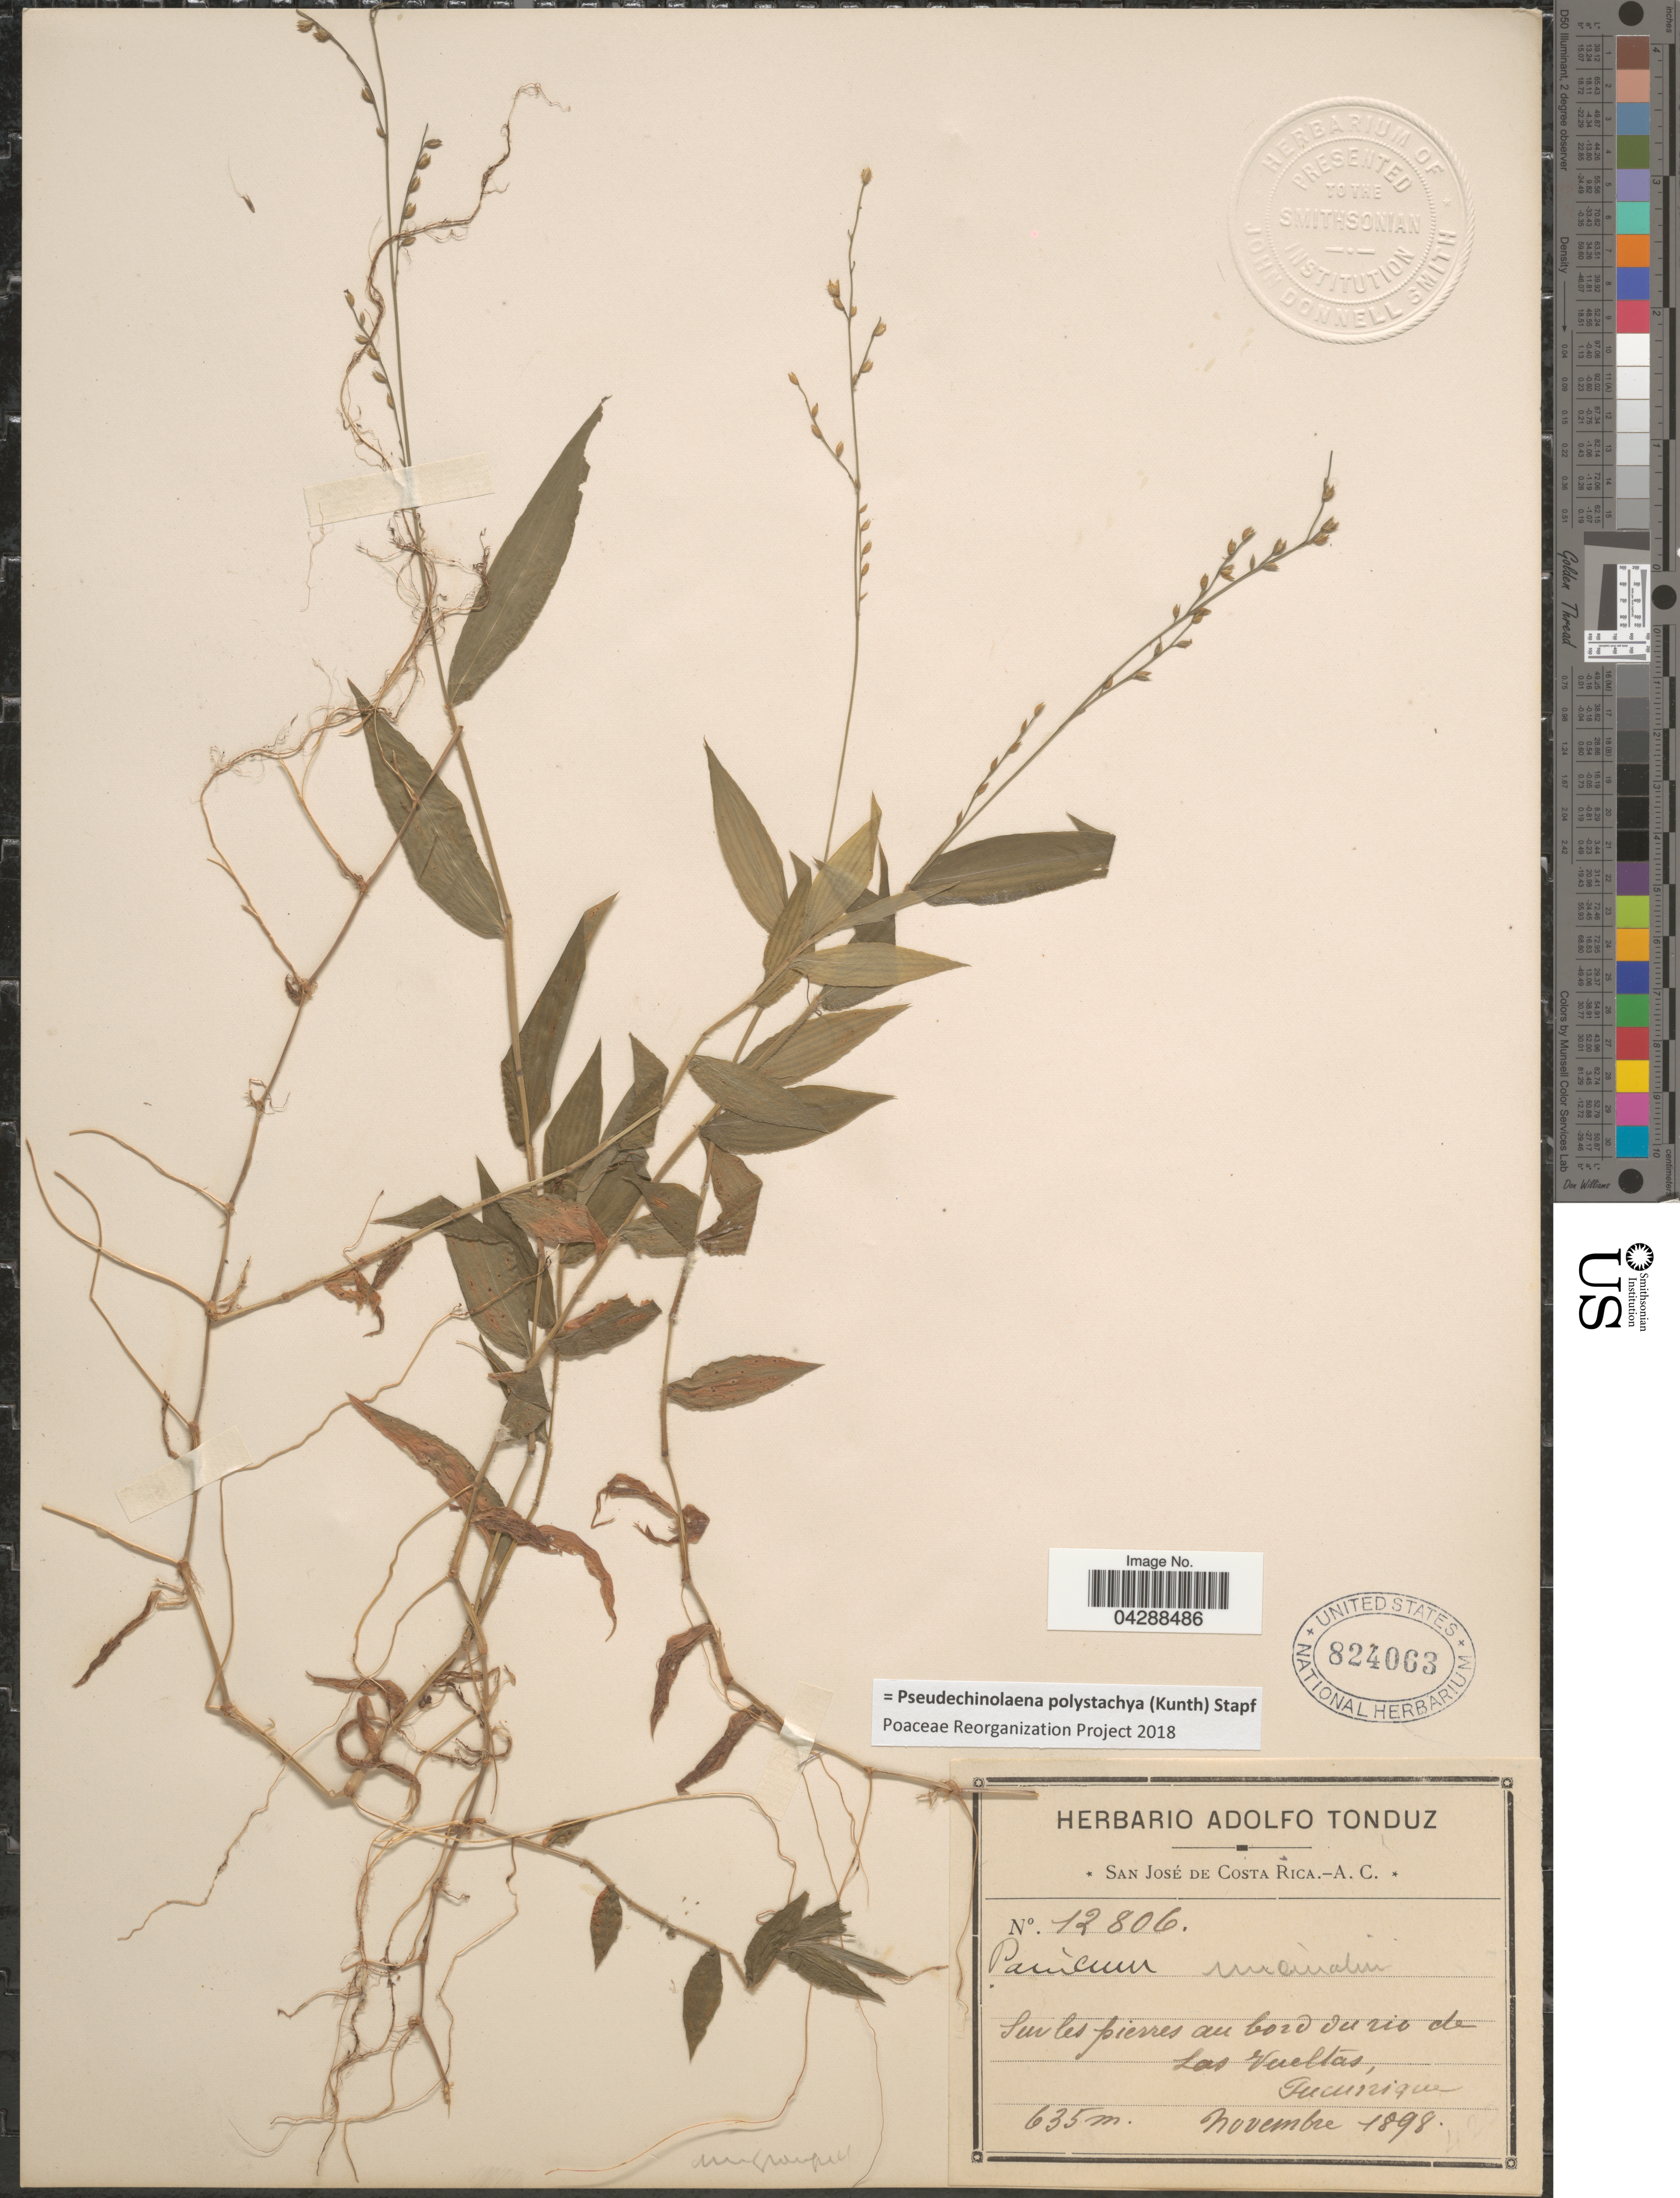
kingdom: Plantae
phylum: Tracheophyta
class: Liliopsida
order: Poales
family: Poaceae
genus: Pseudechinolaena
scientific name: Pseudechinolaena polystachya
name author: (Kunth) Stapf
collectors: ex Herb. Adolfo Tonduz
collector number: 12806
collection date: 1898-11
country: Costa Rica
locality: Sur les pierres au bord du rio de Las Vueltas, Tucurique.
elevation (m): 635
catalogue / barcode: US 824063